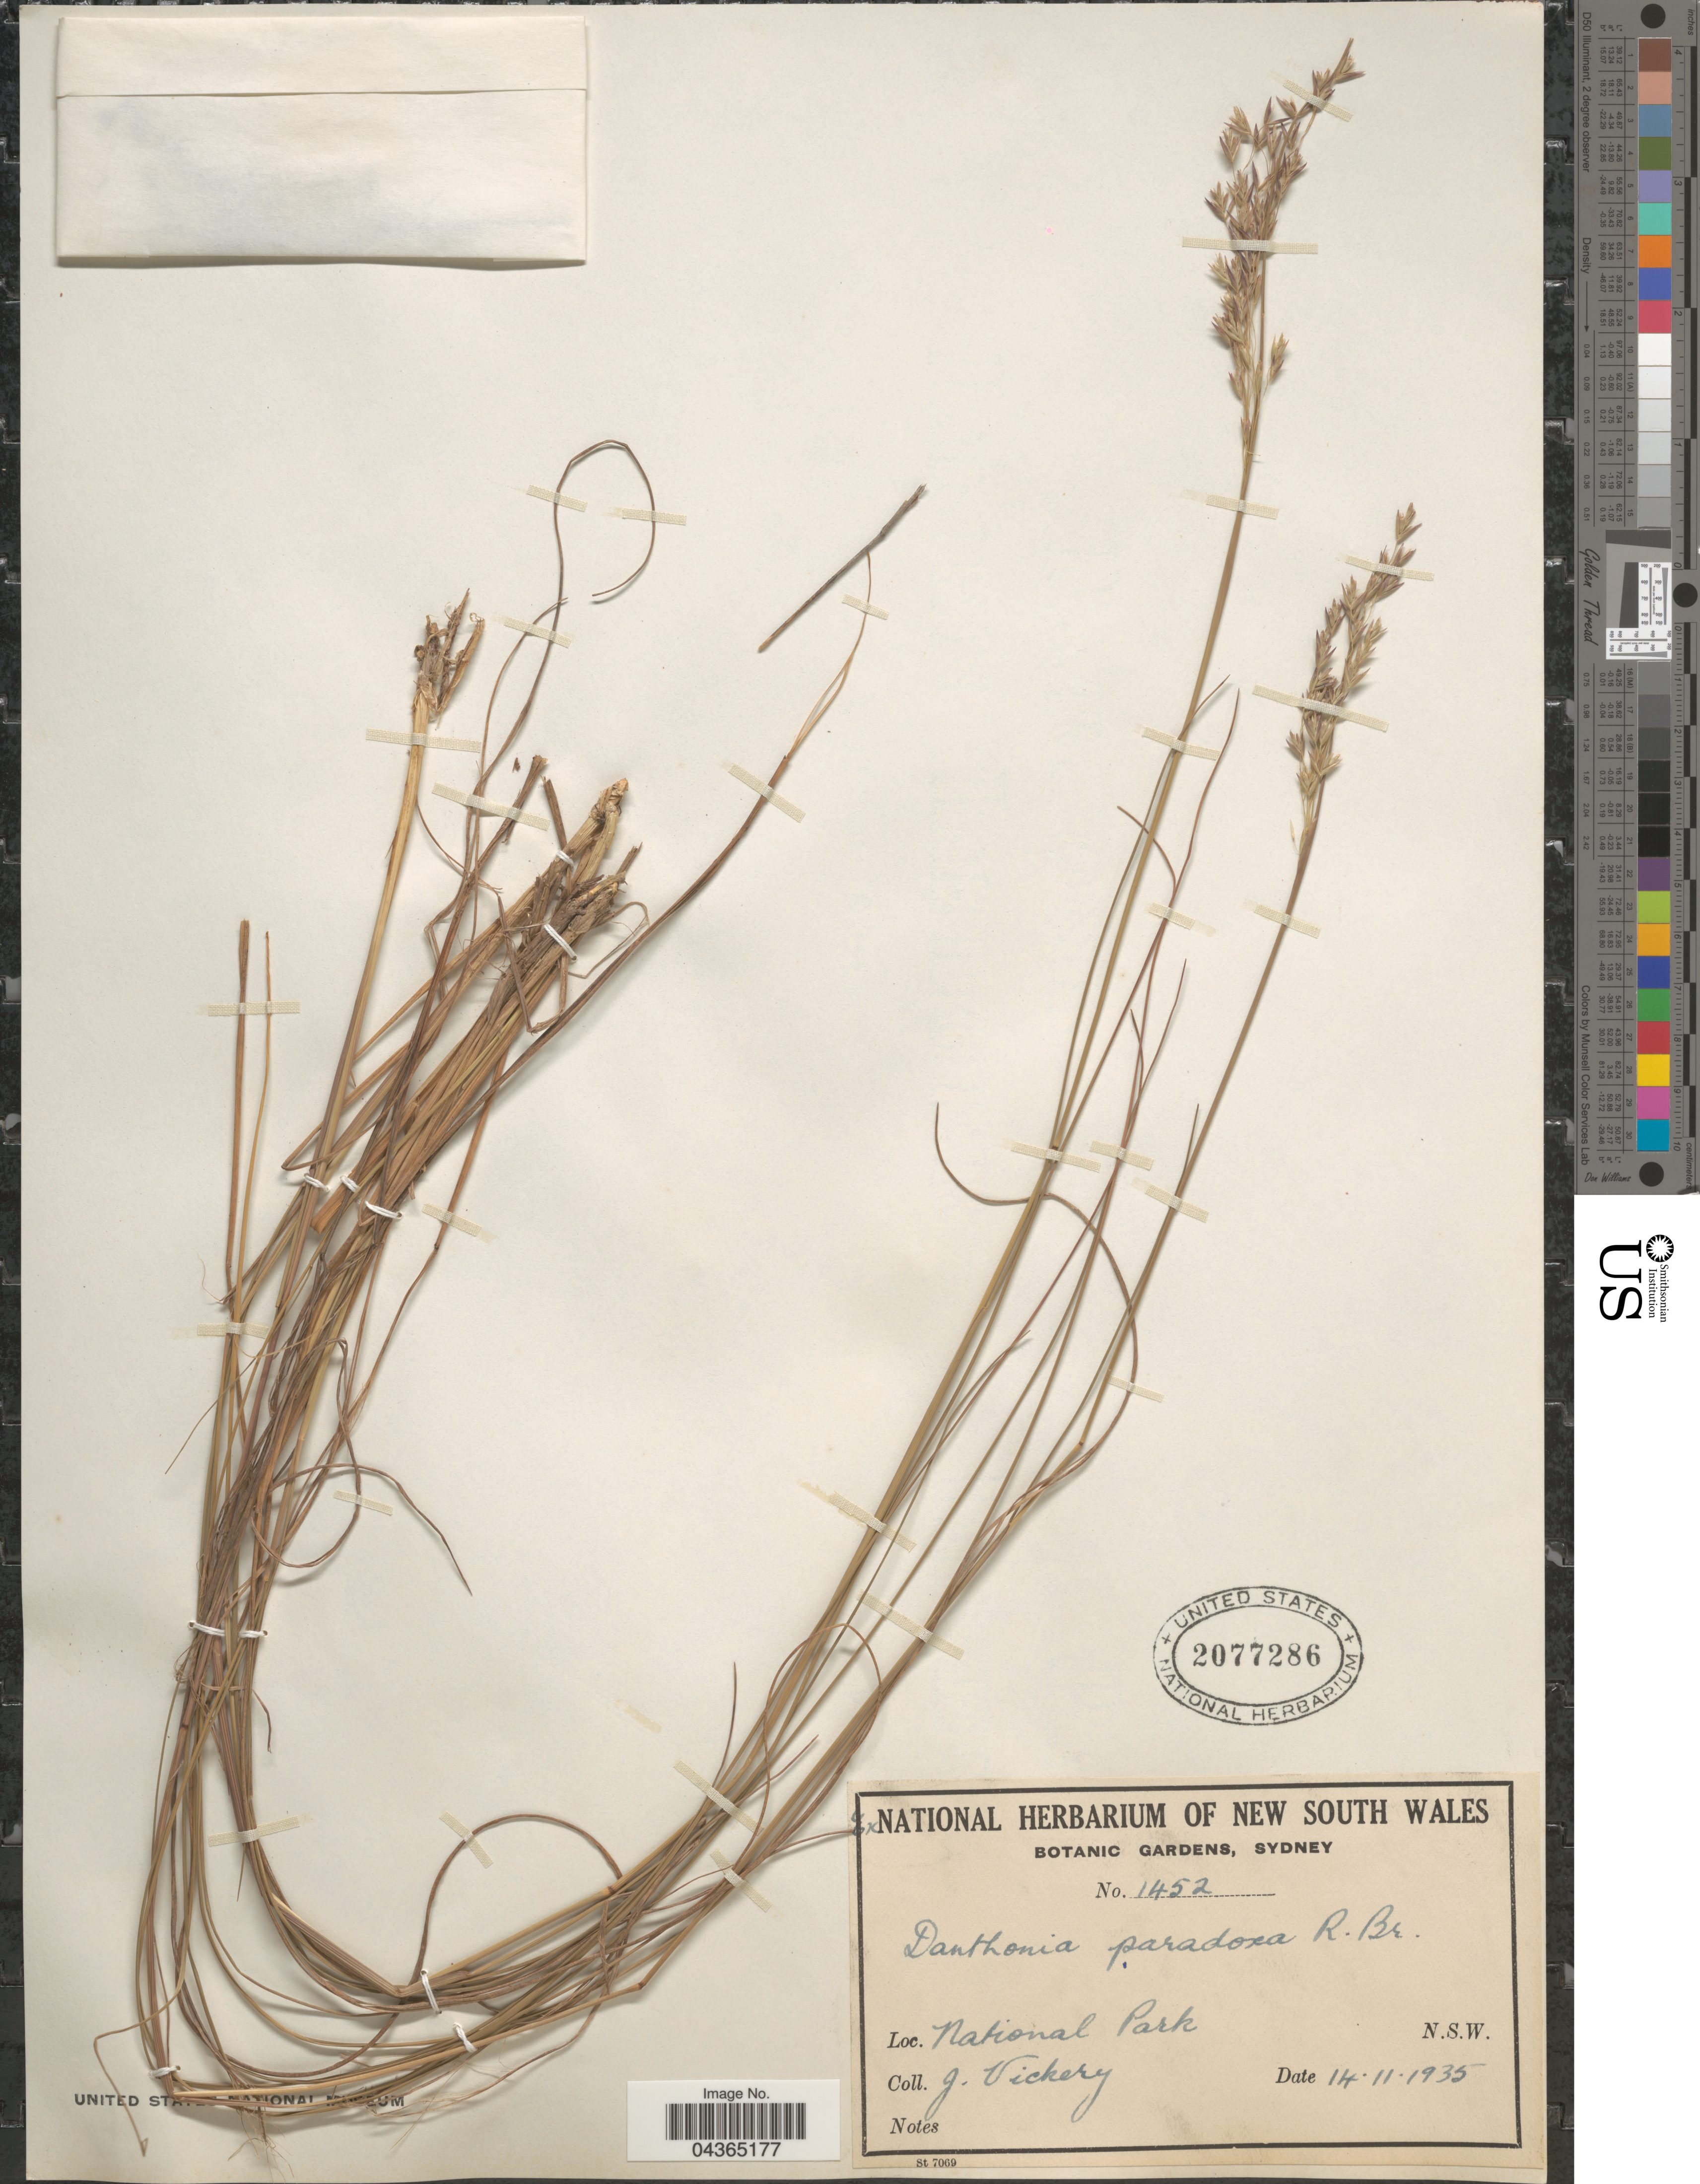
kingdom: Plantae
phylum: Tracheophyta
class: Liliopsida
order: Poales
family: Poaceae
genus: Plinthanthesis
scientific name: Plinthanthesis paradoxa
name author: (R. Br.) S.T. Blake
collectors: J. Vickery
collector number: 1452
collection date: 1935-11-14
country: Australia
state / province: New South Wales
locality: National Park.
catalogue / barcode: US 2077286